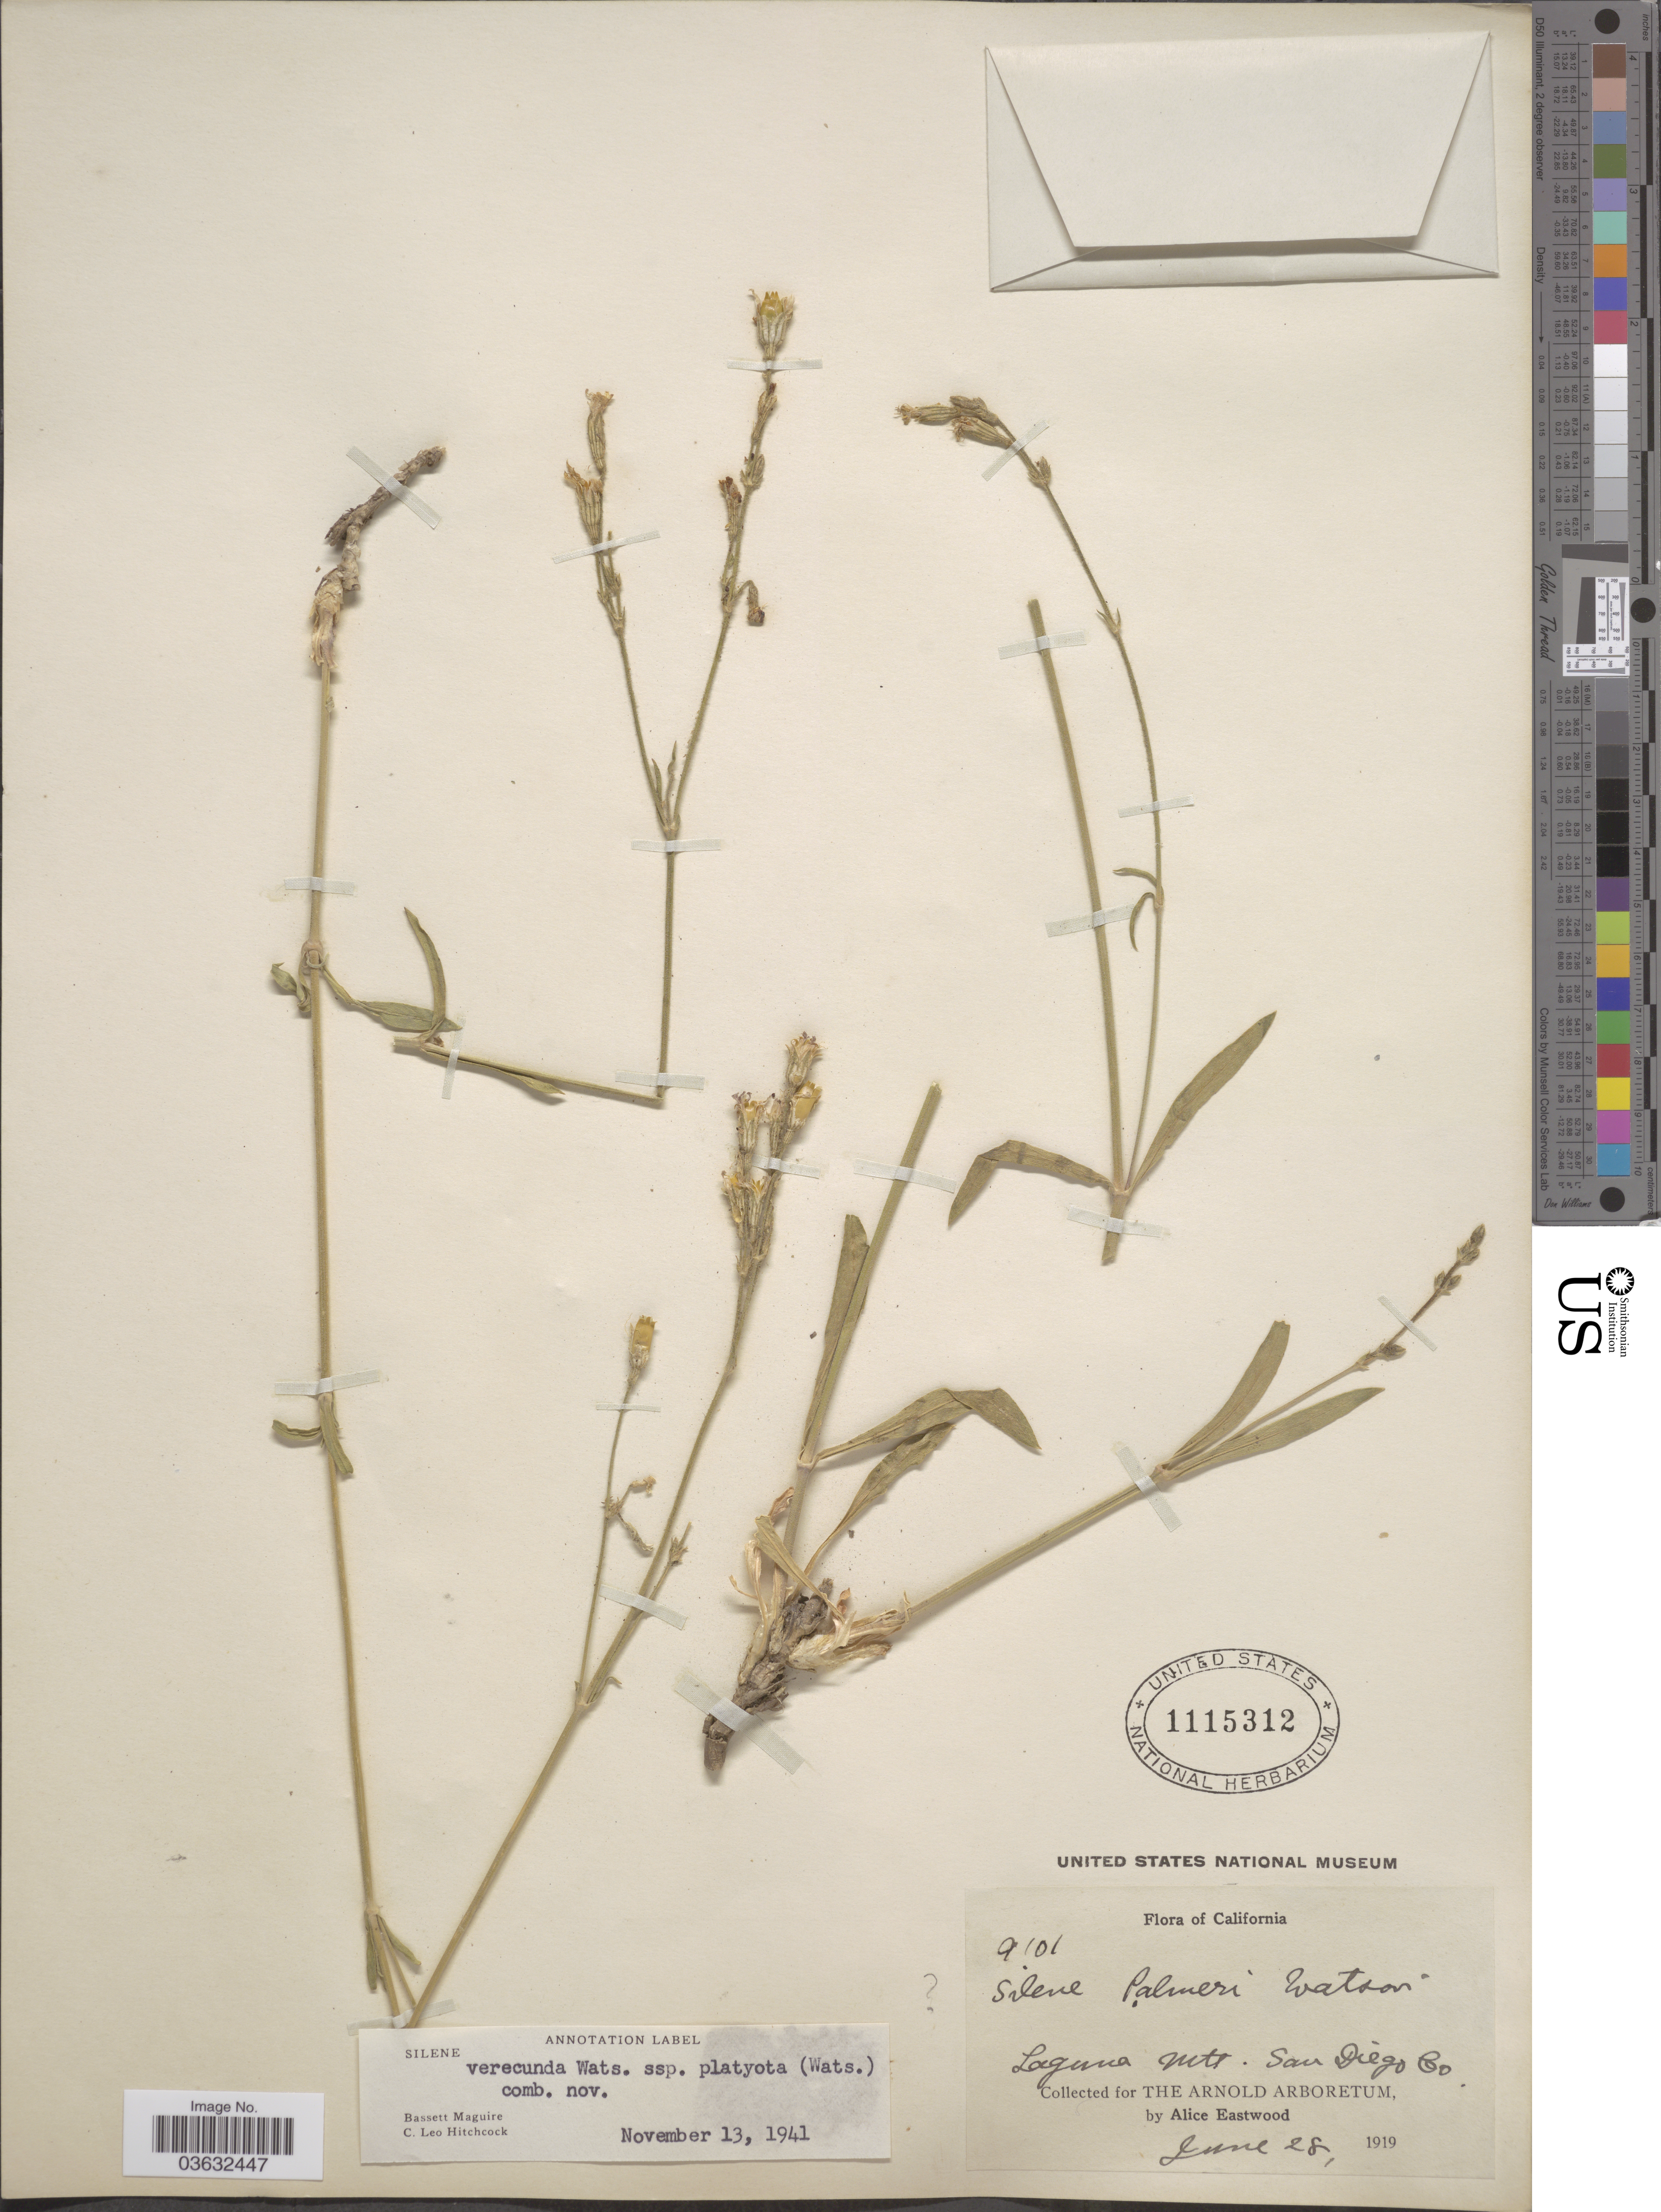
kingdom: Plantae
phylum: Tracheophyta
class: Magnoliopsida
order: Caryophyllales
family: Caryophyllaceae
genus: Silene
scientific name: Silene verecunda subsp. platyota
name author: (S. Watson) C.L. Hitchc. & Maguire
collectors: A. Eastwood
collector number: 9101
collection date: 1919-06-28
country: United States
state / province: California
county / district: San Diego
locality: Laguna Mts. San Diego Co.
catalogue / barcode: US 1115312